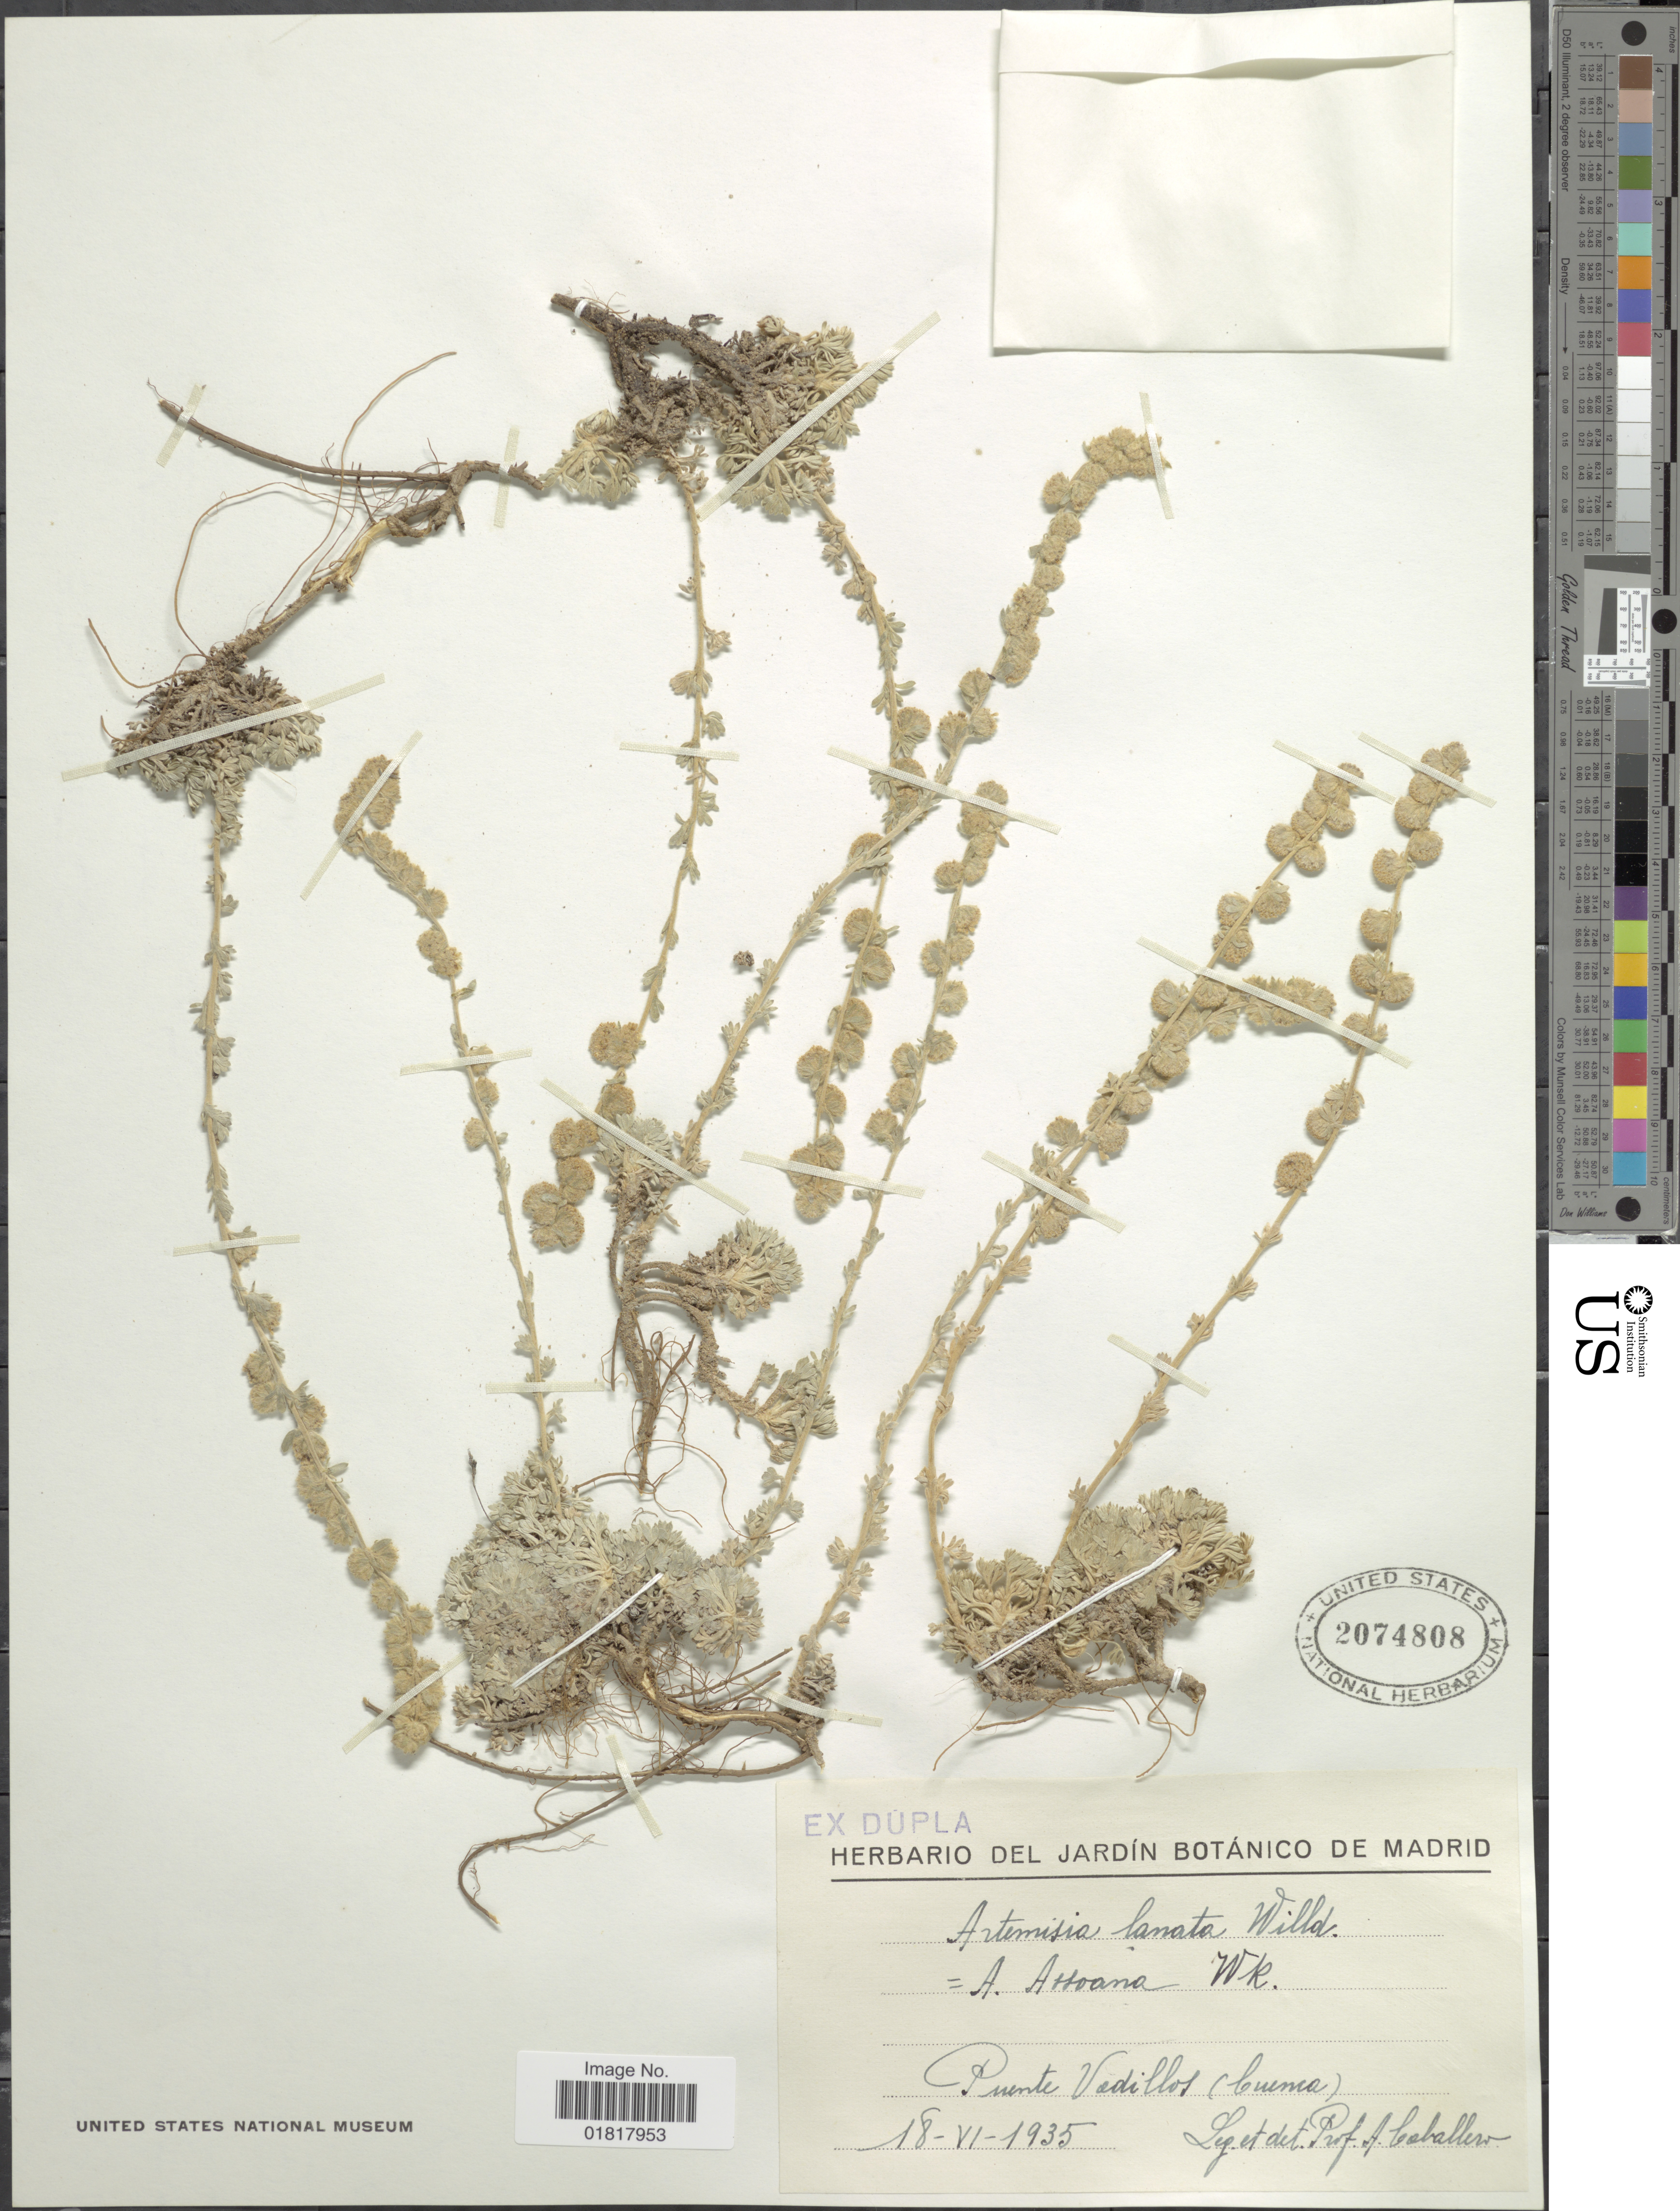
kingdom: Plantae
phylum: Tracheophyta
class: Magnoliopsida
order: Asterales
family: Asteraceae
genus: Artemisia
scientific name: Artemisia lanata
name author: Willd.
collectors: A. Caballero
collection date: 1935-06-18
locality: Puente Vadillos (Cuema) [interpreted]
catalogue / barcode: US 2074808